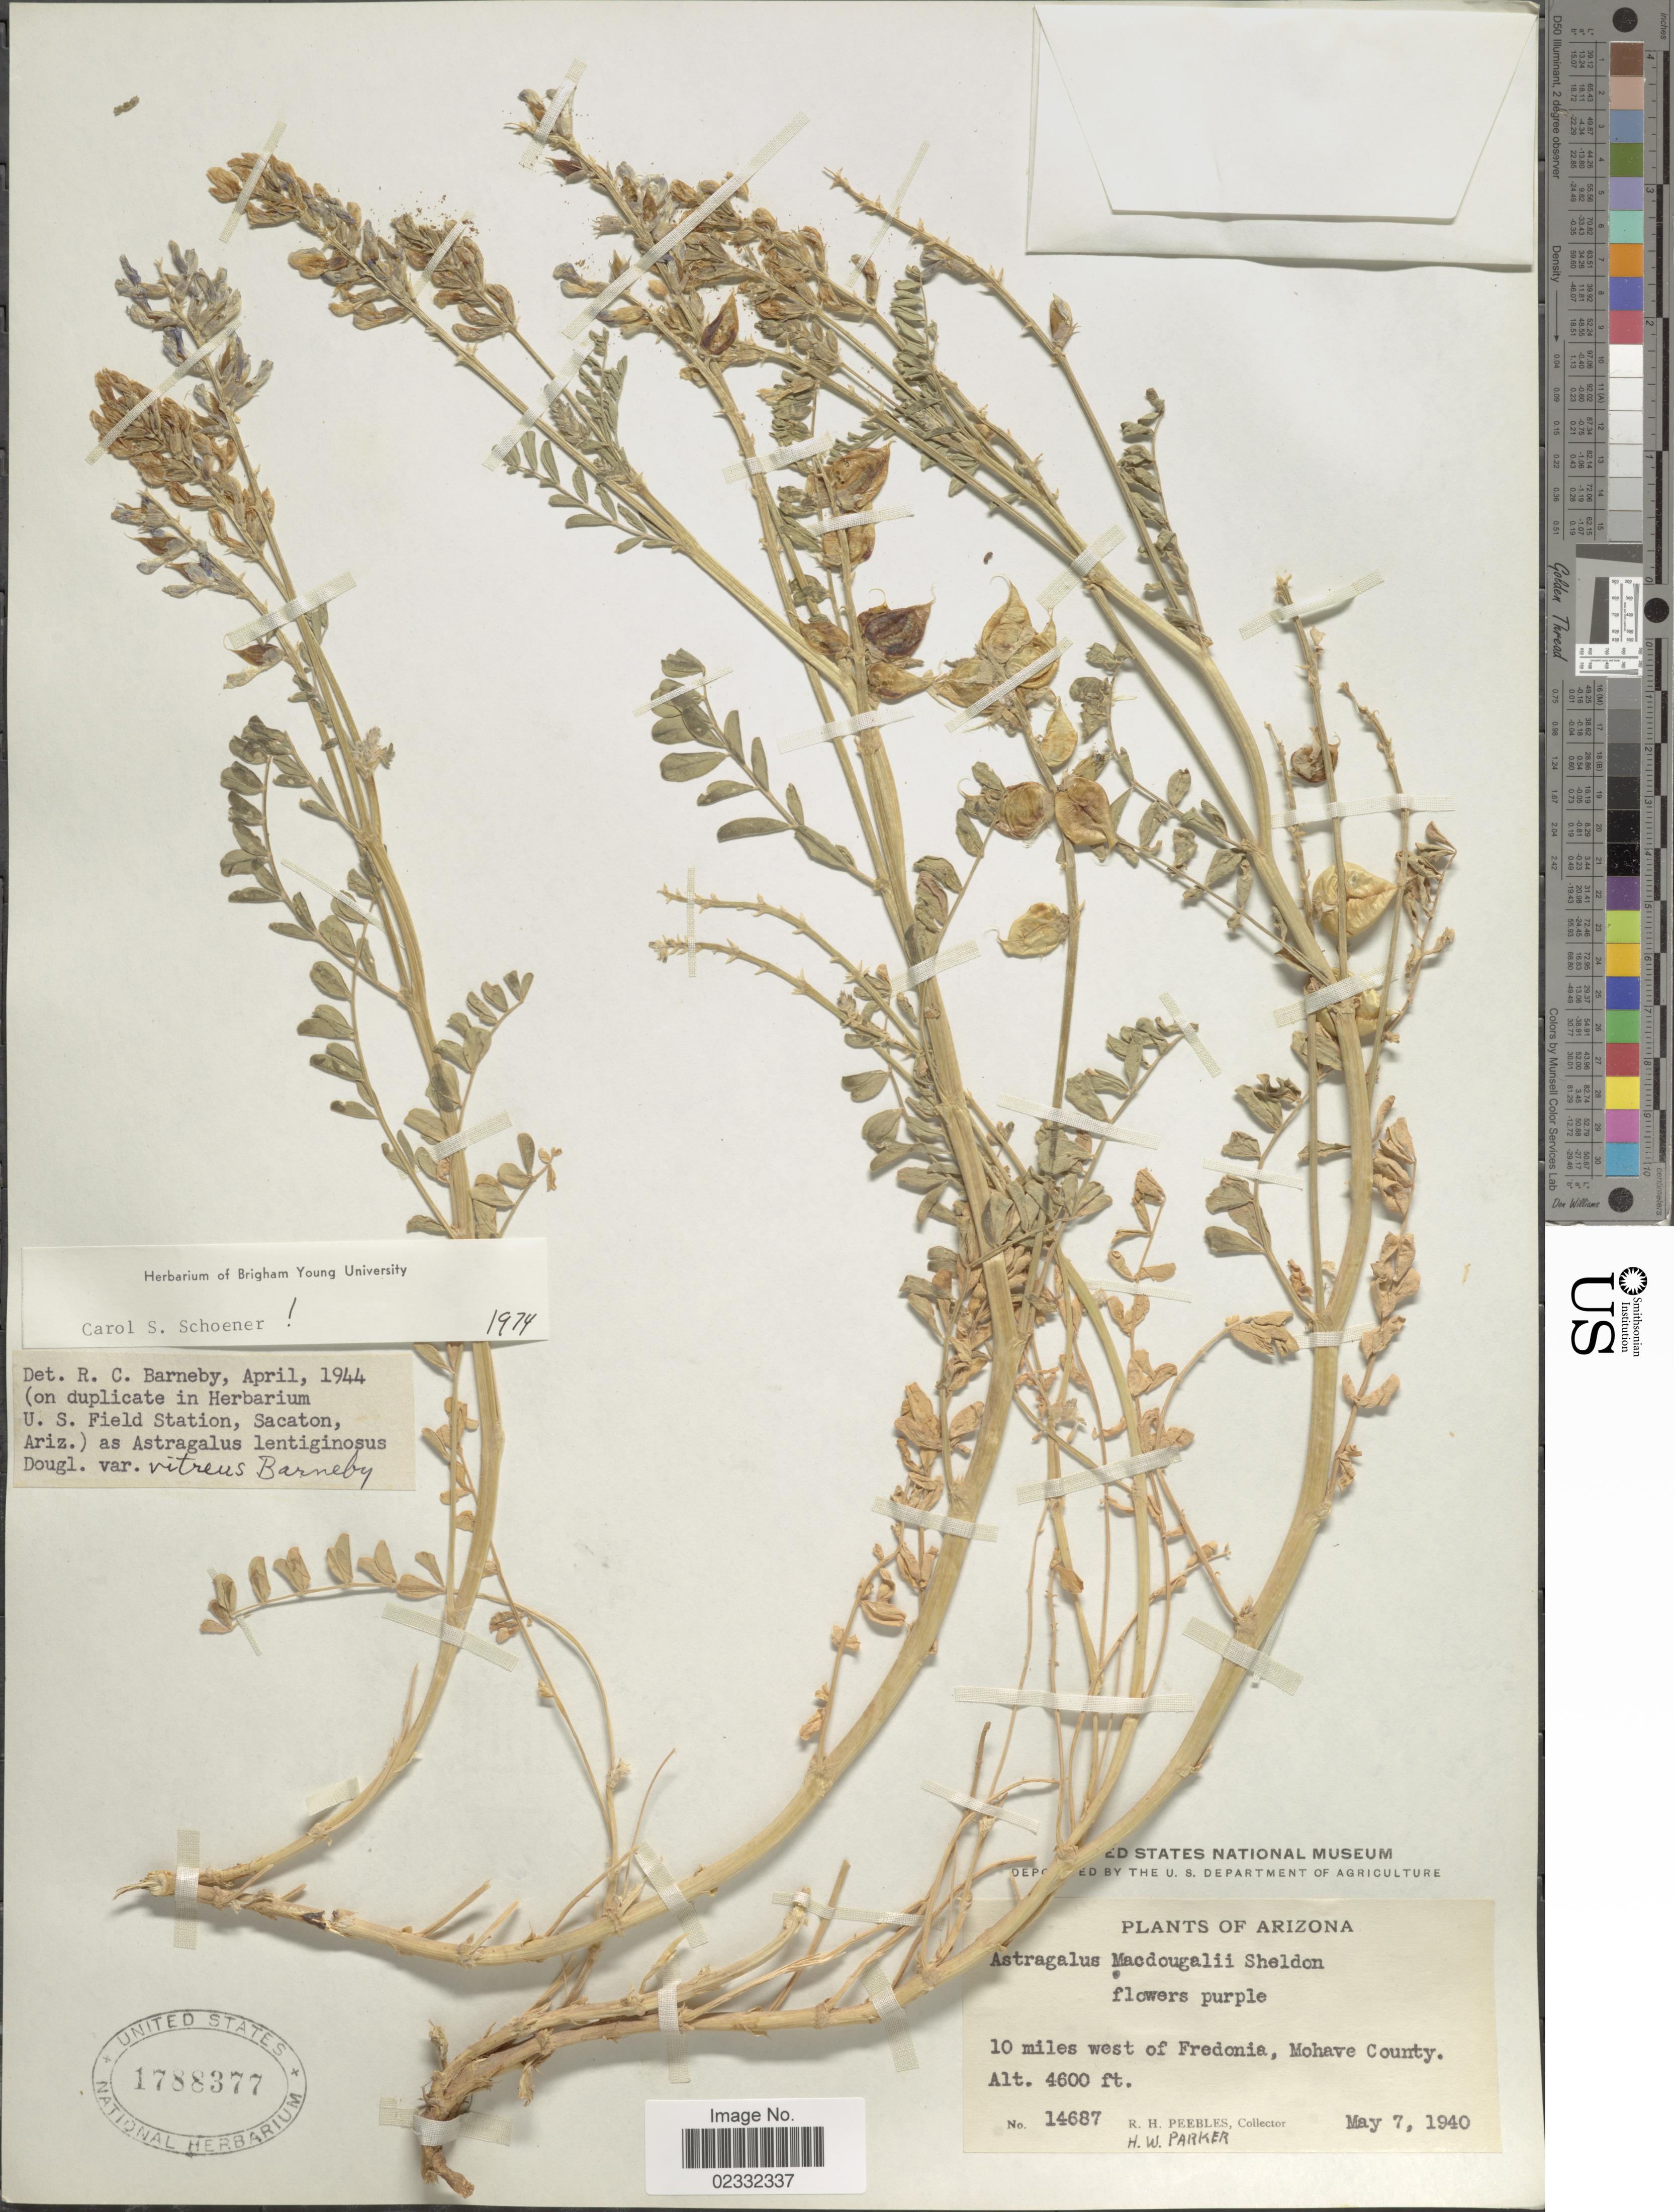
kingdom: Plantae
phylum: Tracheophyta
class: Magnoliopsida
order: Fabales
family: Fabaceae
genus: Astragalus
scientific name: Astragalus lentiginosus var. vitreus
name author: Barneby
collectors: R. H. Peebles & H. W. Parker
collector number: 14687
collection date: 1940-05-07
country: United States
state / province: Arizona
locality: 10 miles east west of Fredonia, Mohave County.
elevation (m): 1402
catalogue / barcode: US 1788377